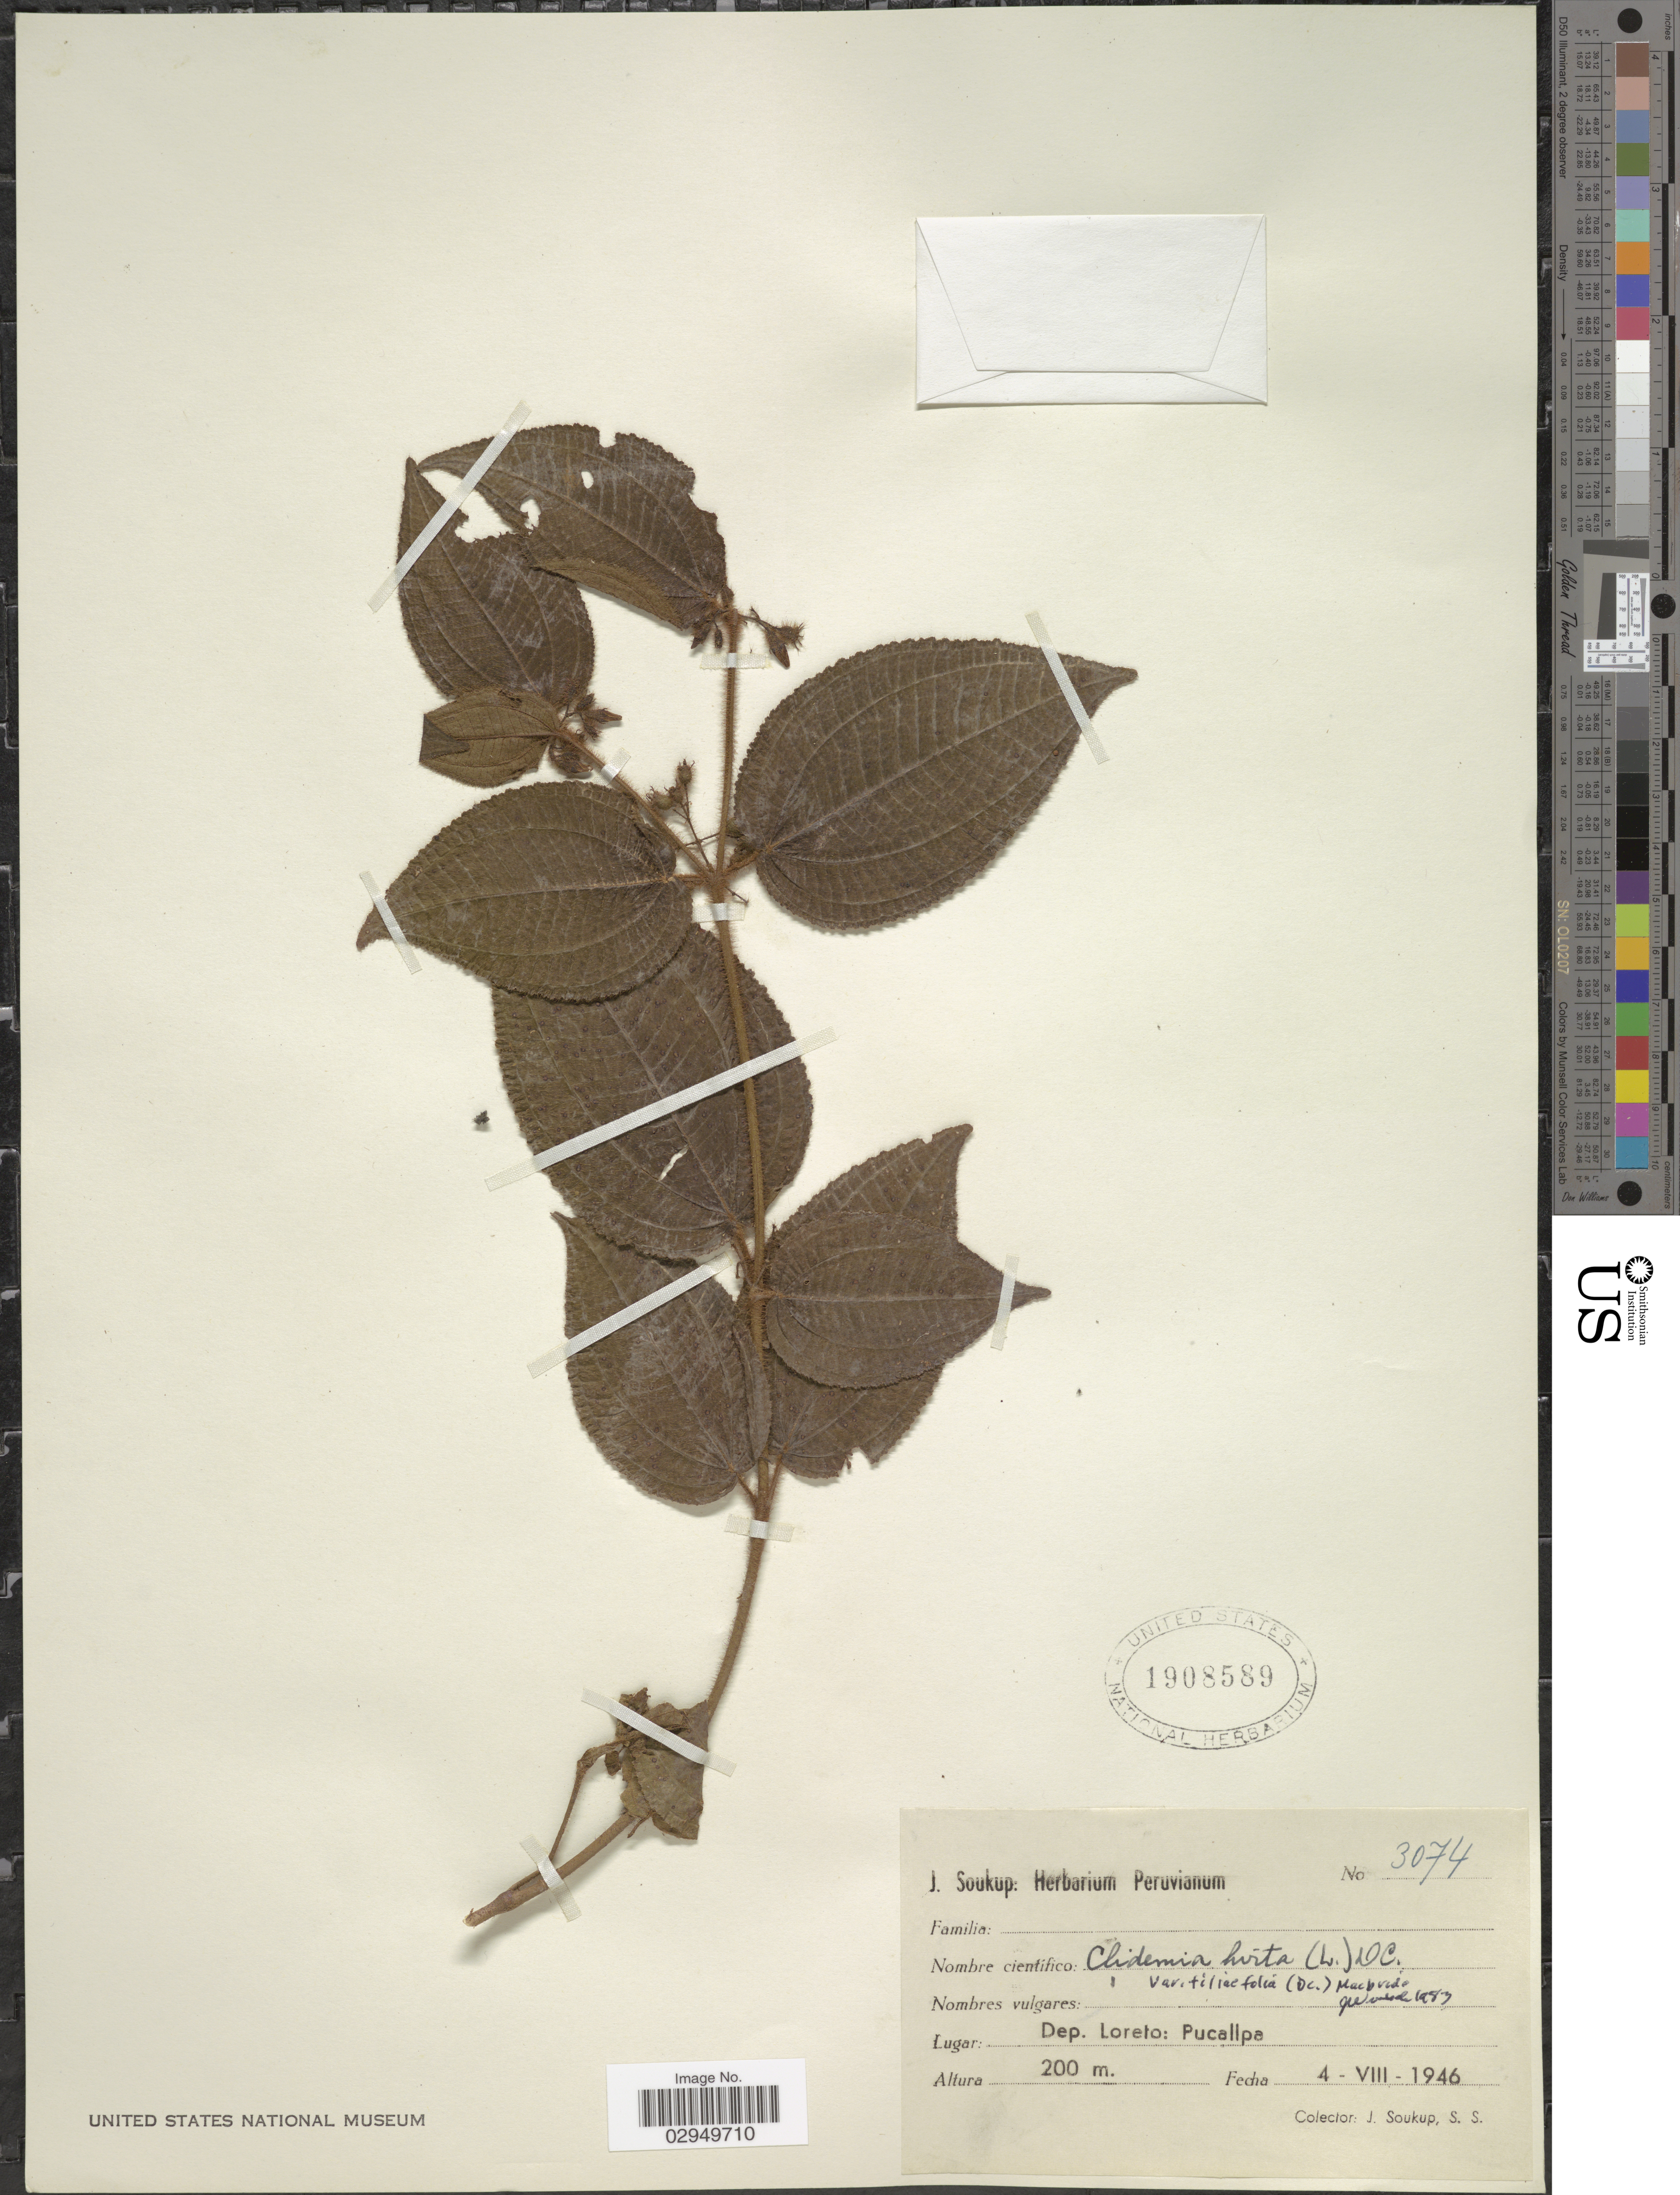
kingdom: Plantae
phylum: Tracheophyta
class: Magnoliopsida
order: Myrtales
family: Melastomataceae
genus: Clidemia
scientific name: Clidemia hirta var. tiliifolia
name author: (DC.) J.F. Macbr.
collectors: J. Soukup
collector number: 3074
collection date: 1946-08-04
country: Peru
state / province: Loreto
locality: Dep. Loreto: Pucallpa.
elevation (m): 200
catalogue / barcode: US 1908589